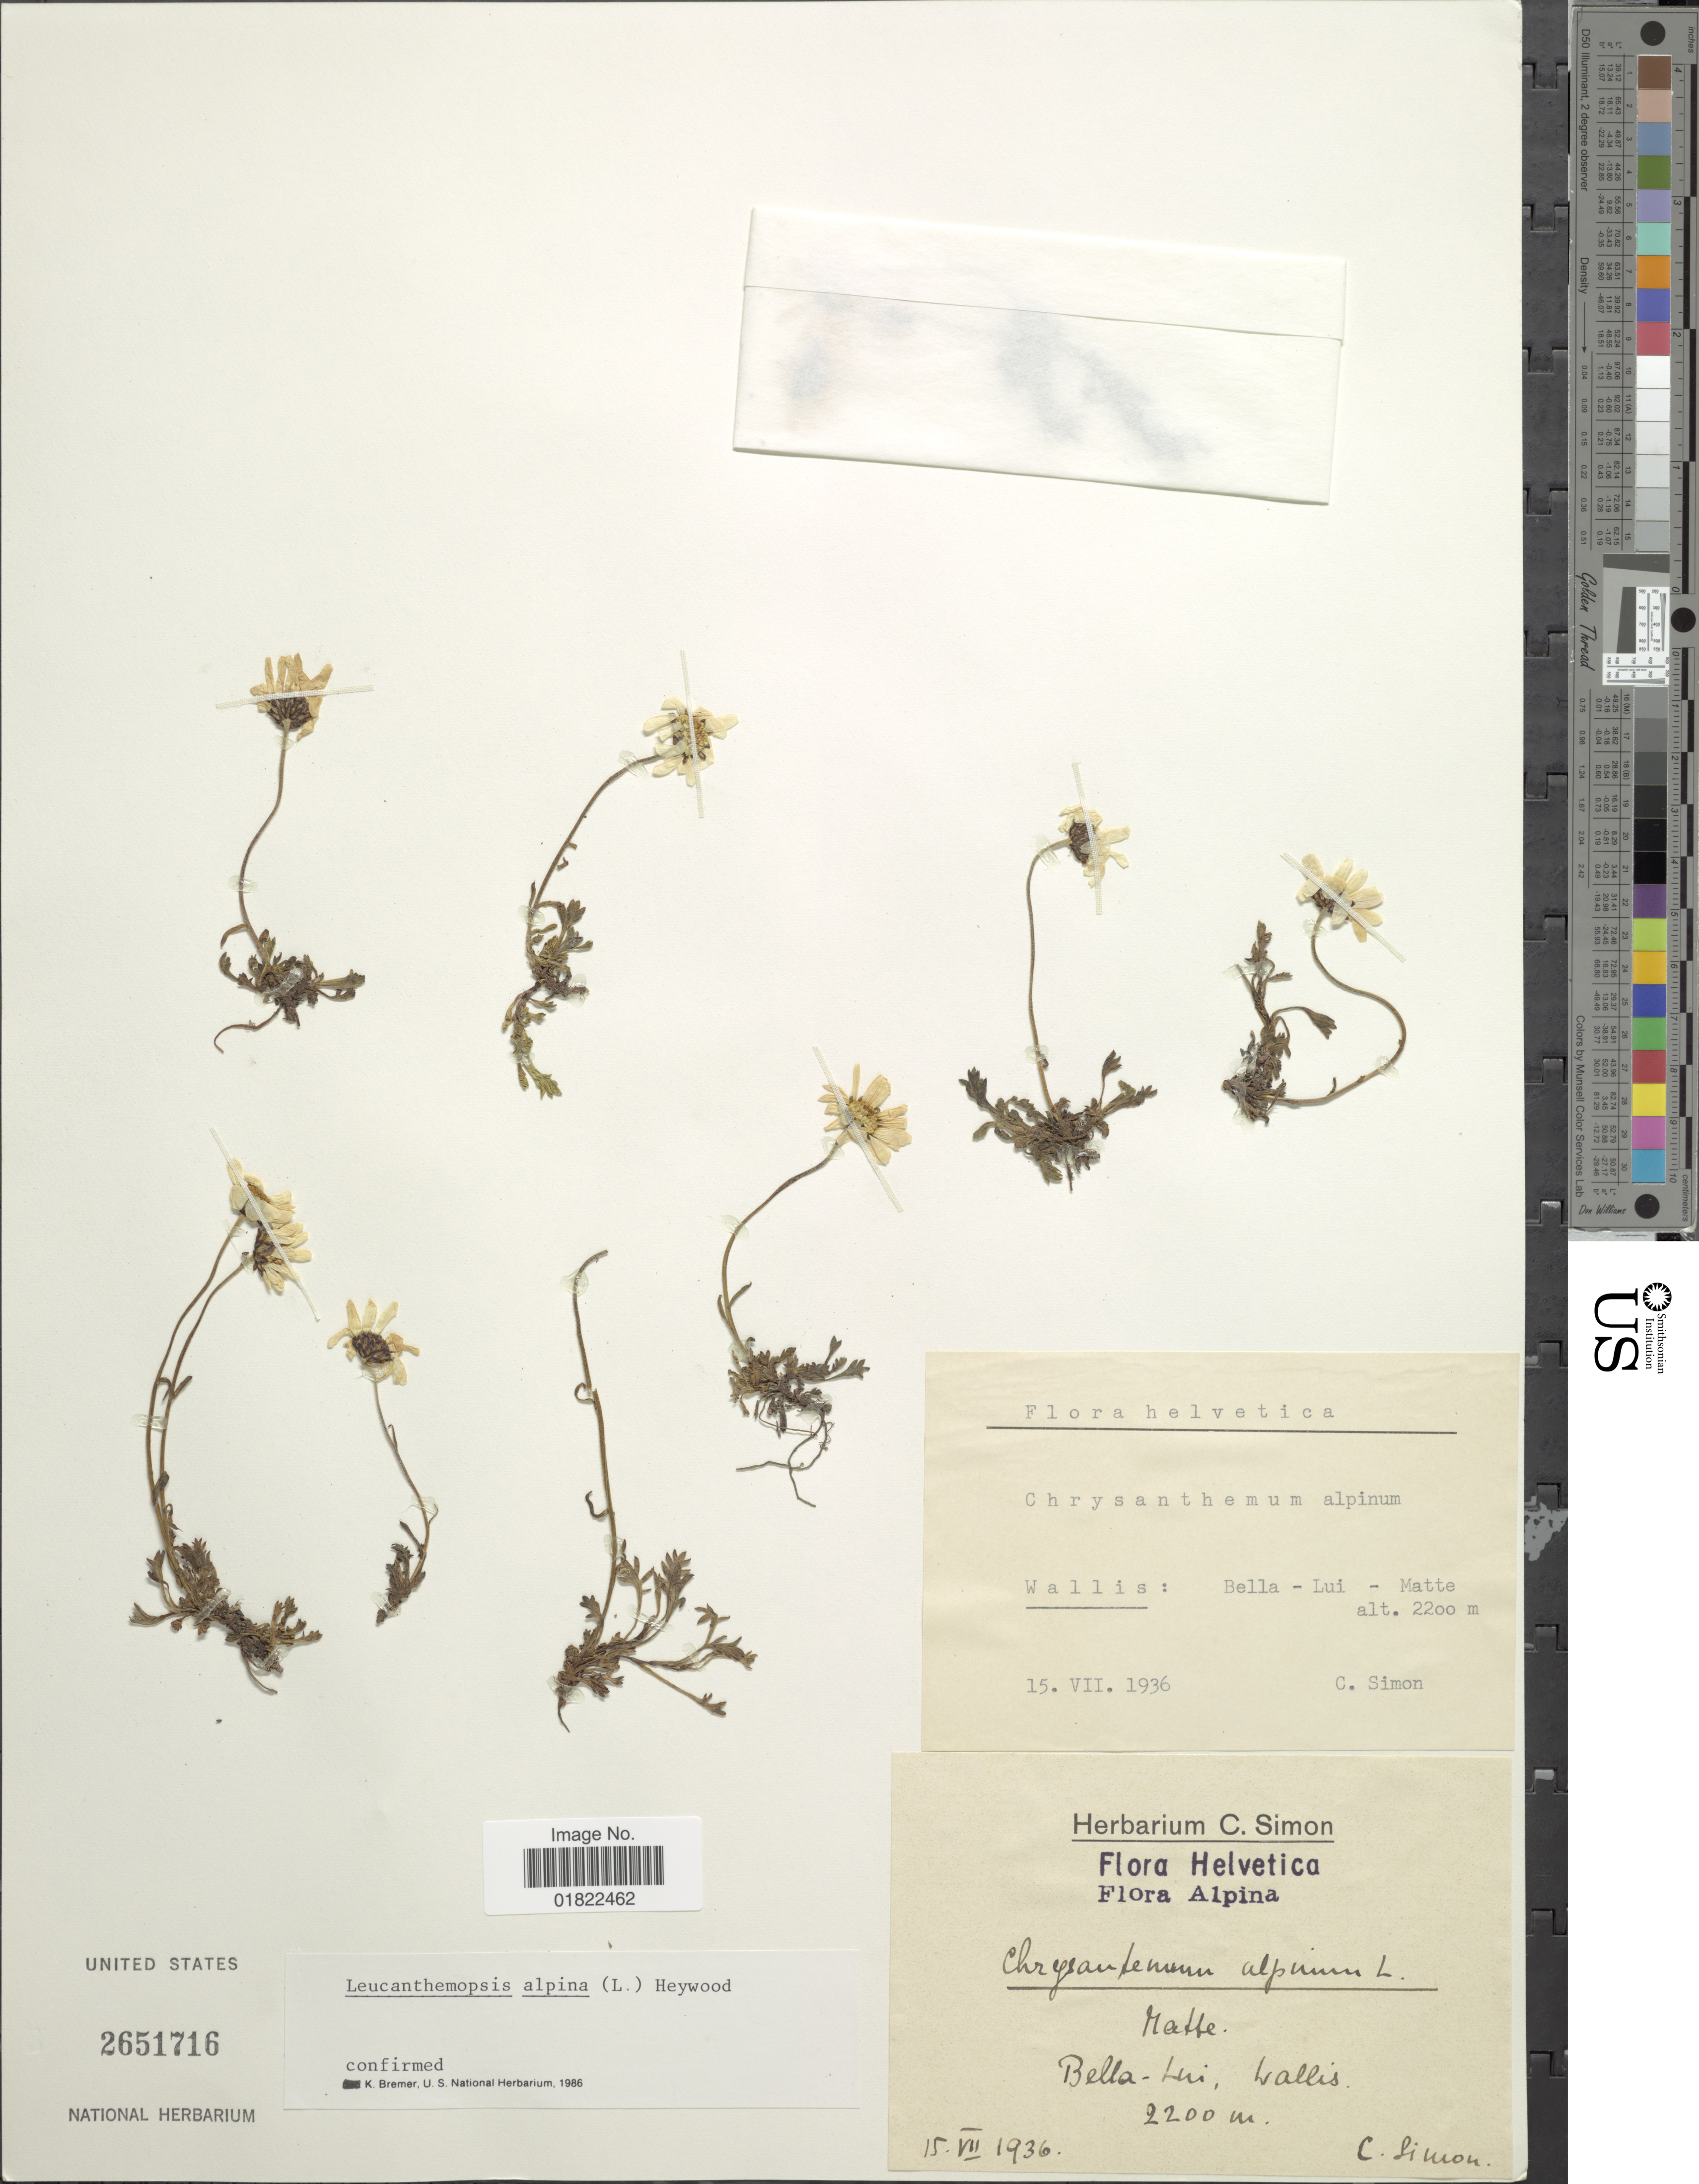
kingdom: Plantae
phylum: Tracheophyta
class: Magnoliopsida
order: Asterales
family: Asteraceae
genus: Leucanthemopsis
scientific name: Leucanthemopsis alpina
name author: (L.) Heywood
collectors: C. Simon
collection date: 1936-07-15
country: Switzerland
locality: Helvetica, Alpina,Wallis: Bella - Lui - Matte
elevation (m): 2200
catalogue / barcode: US 2651716